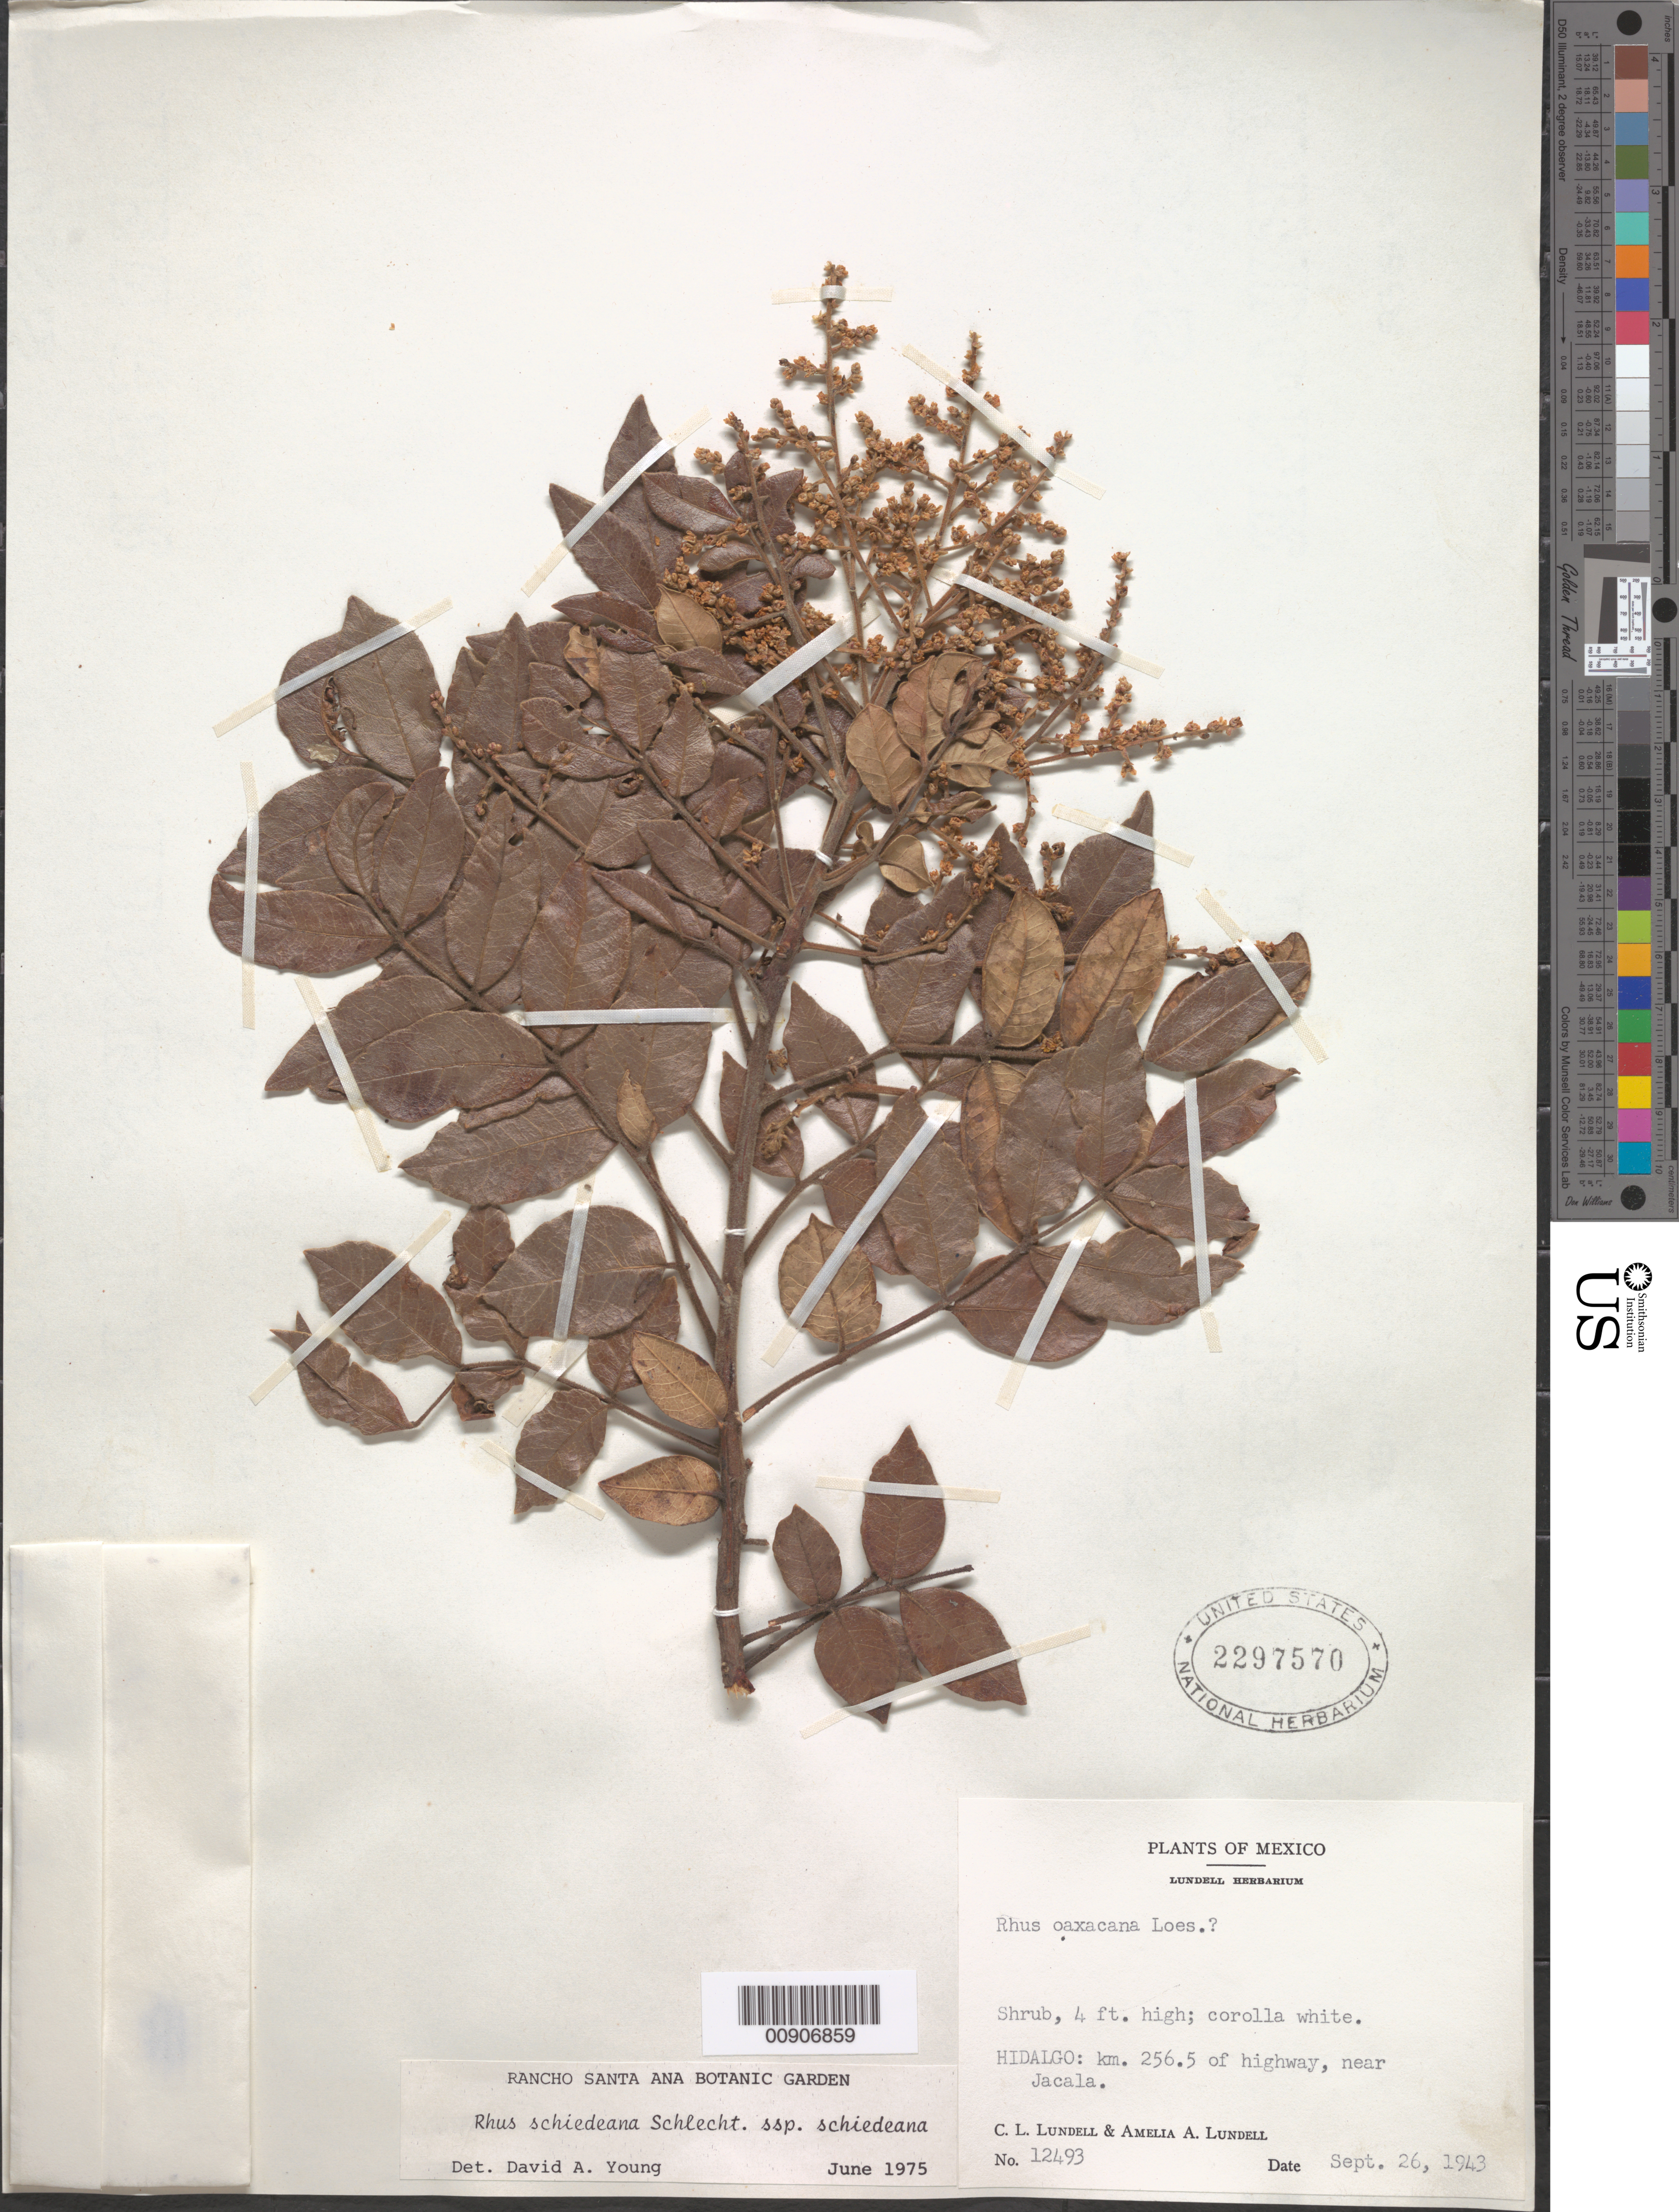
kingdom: Plantae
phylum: Tracheophyta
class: Magnoliopsida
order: Sapindales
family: Anacardiaceae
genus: Rhus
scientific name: Rhus schiedeana subsp. schiedeana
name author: Schltdl.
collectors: C. L. Lundell & A. A. Lundell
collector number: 12493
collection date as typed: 26 Sep 1943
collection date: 1943-09-26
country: Mexico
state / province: Hidalgo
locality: Hidalgo:Km. 256.5 of highway, near Jacala.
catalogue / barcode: US 2297570